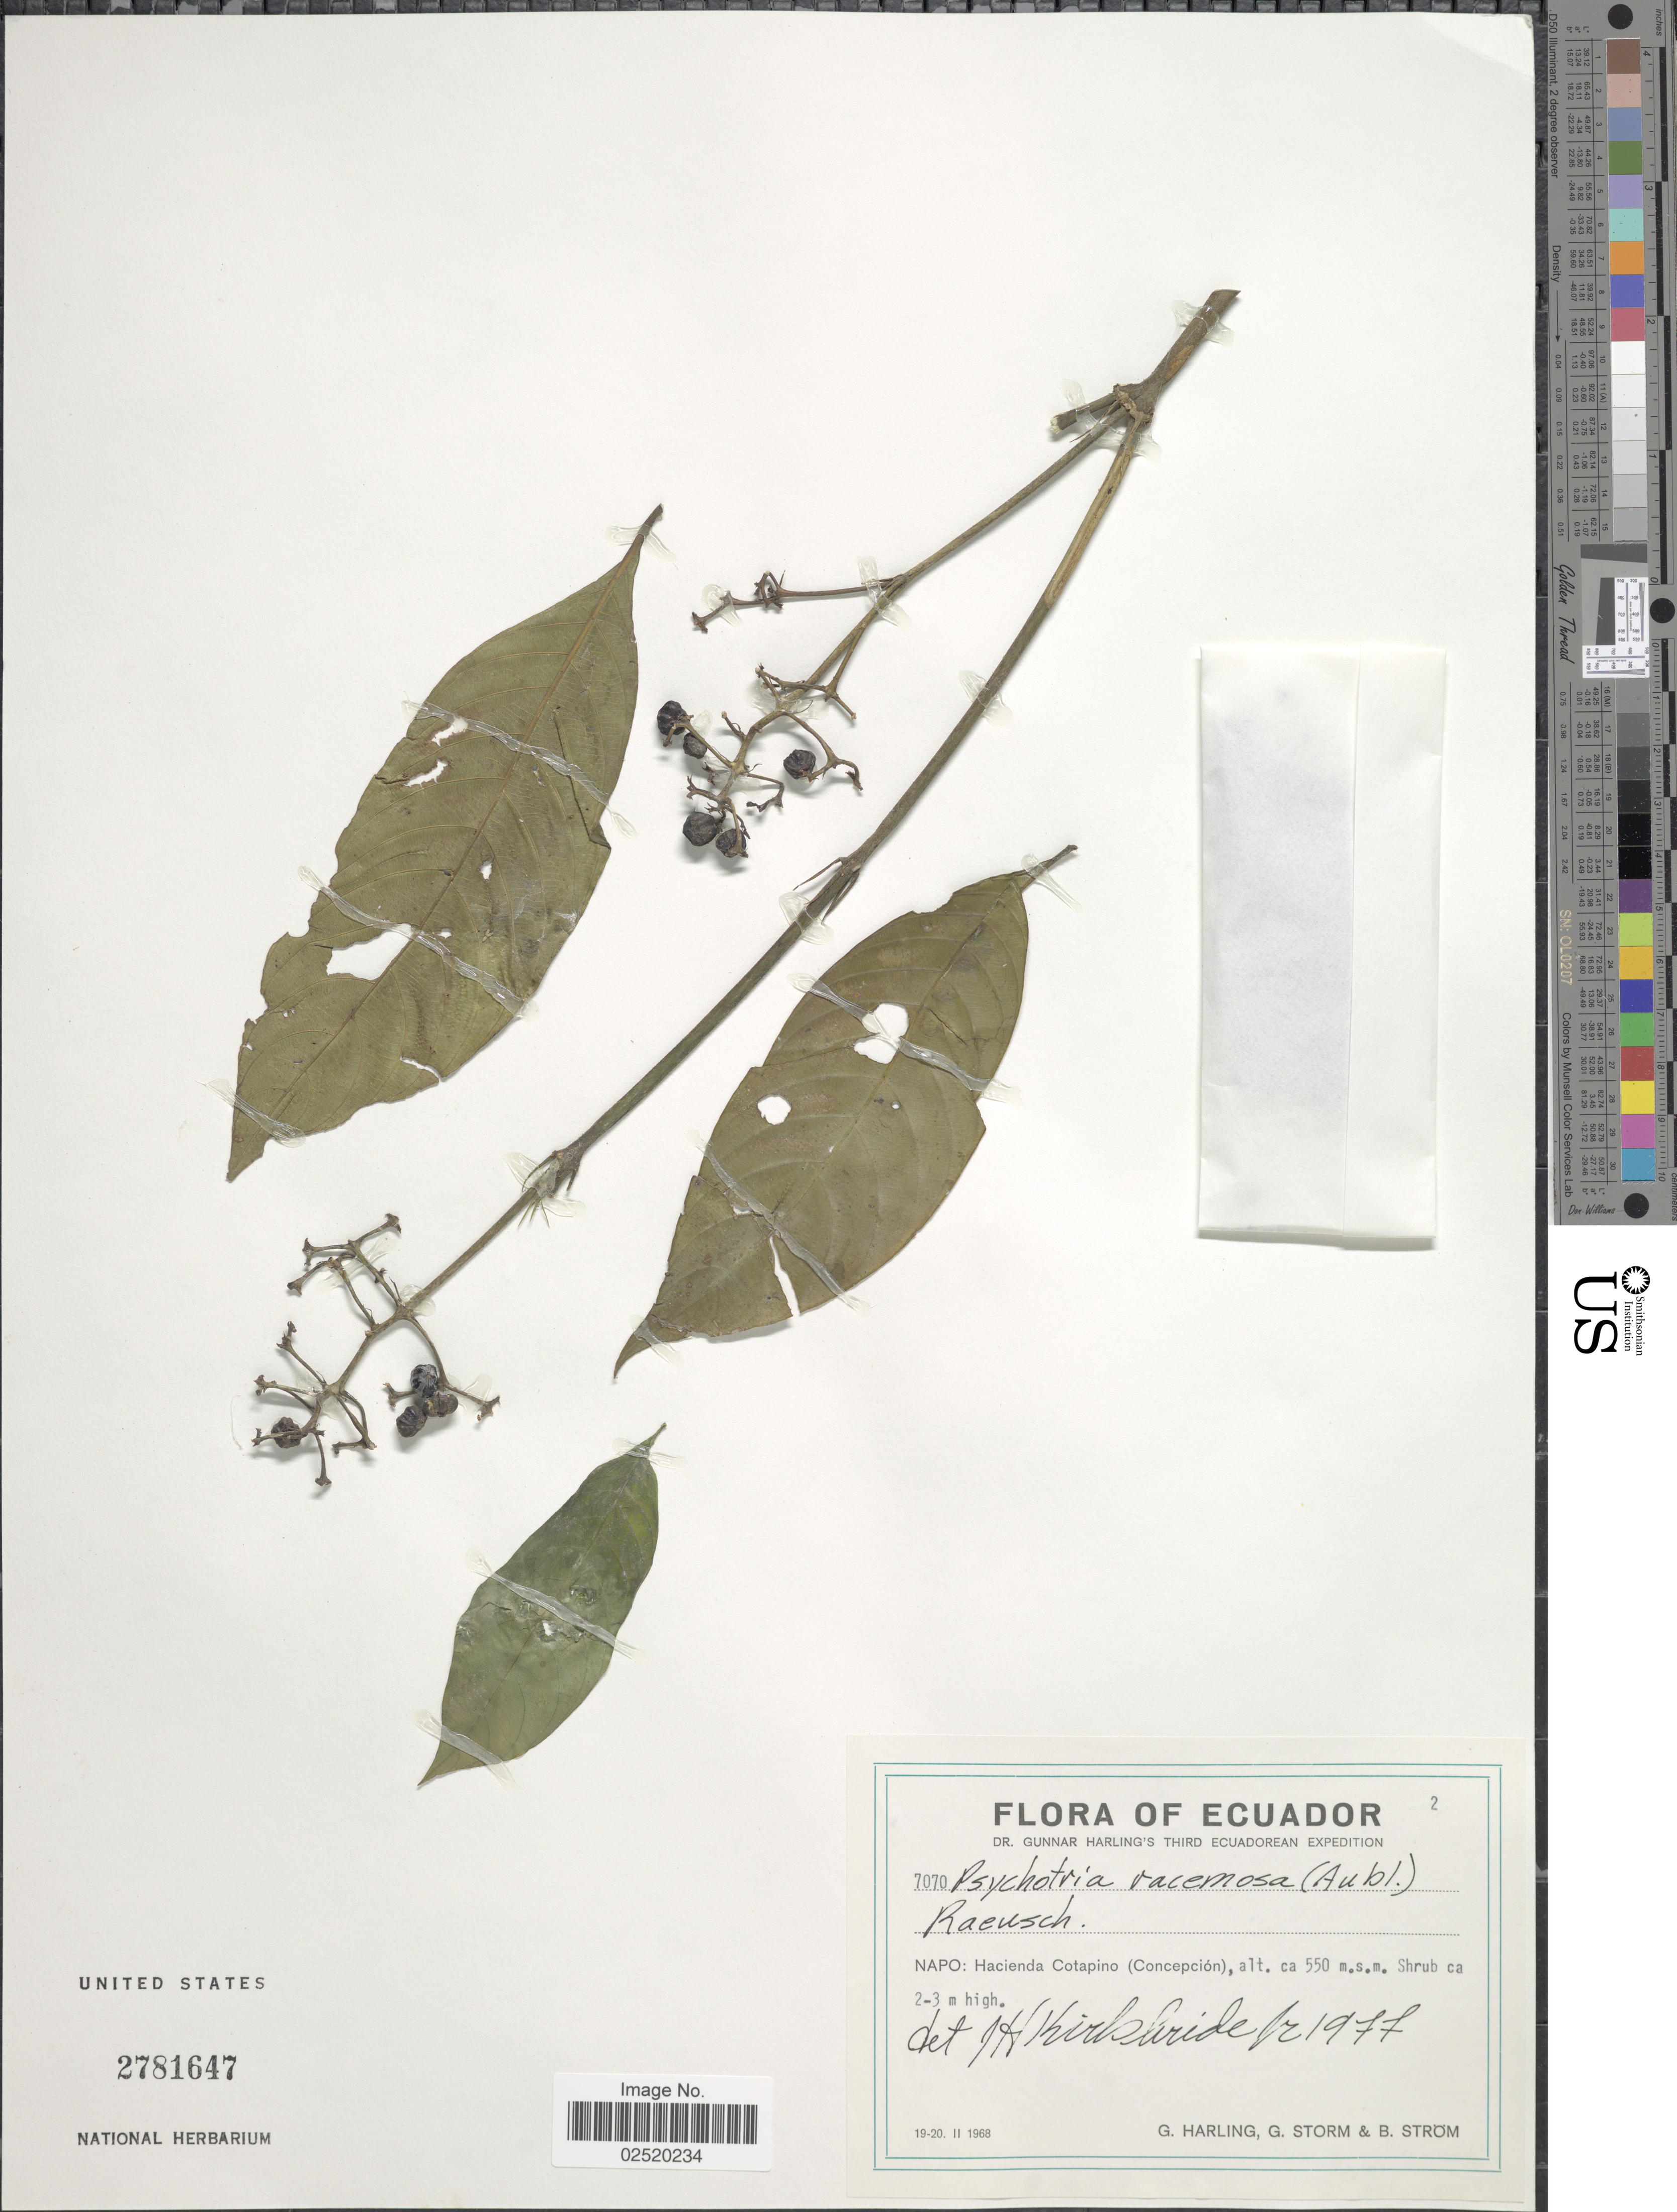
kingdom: Plantae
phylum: Tracheophyta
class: Magnoliopsida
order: Gentianales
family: Rubiaceae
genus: Psychotria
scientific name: Psychotria racemosa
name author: Rich.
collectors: G. Harling, G. Storm & B. Ström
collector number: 707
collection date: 1968-02-19/1968-02-20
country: Ecuador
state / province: Napo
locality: Napo: Hacienda Cotapino (Concepcion)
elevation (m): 550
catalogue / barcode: US 2781647